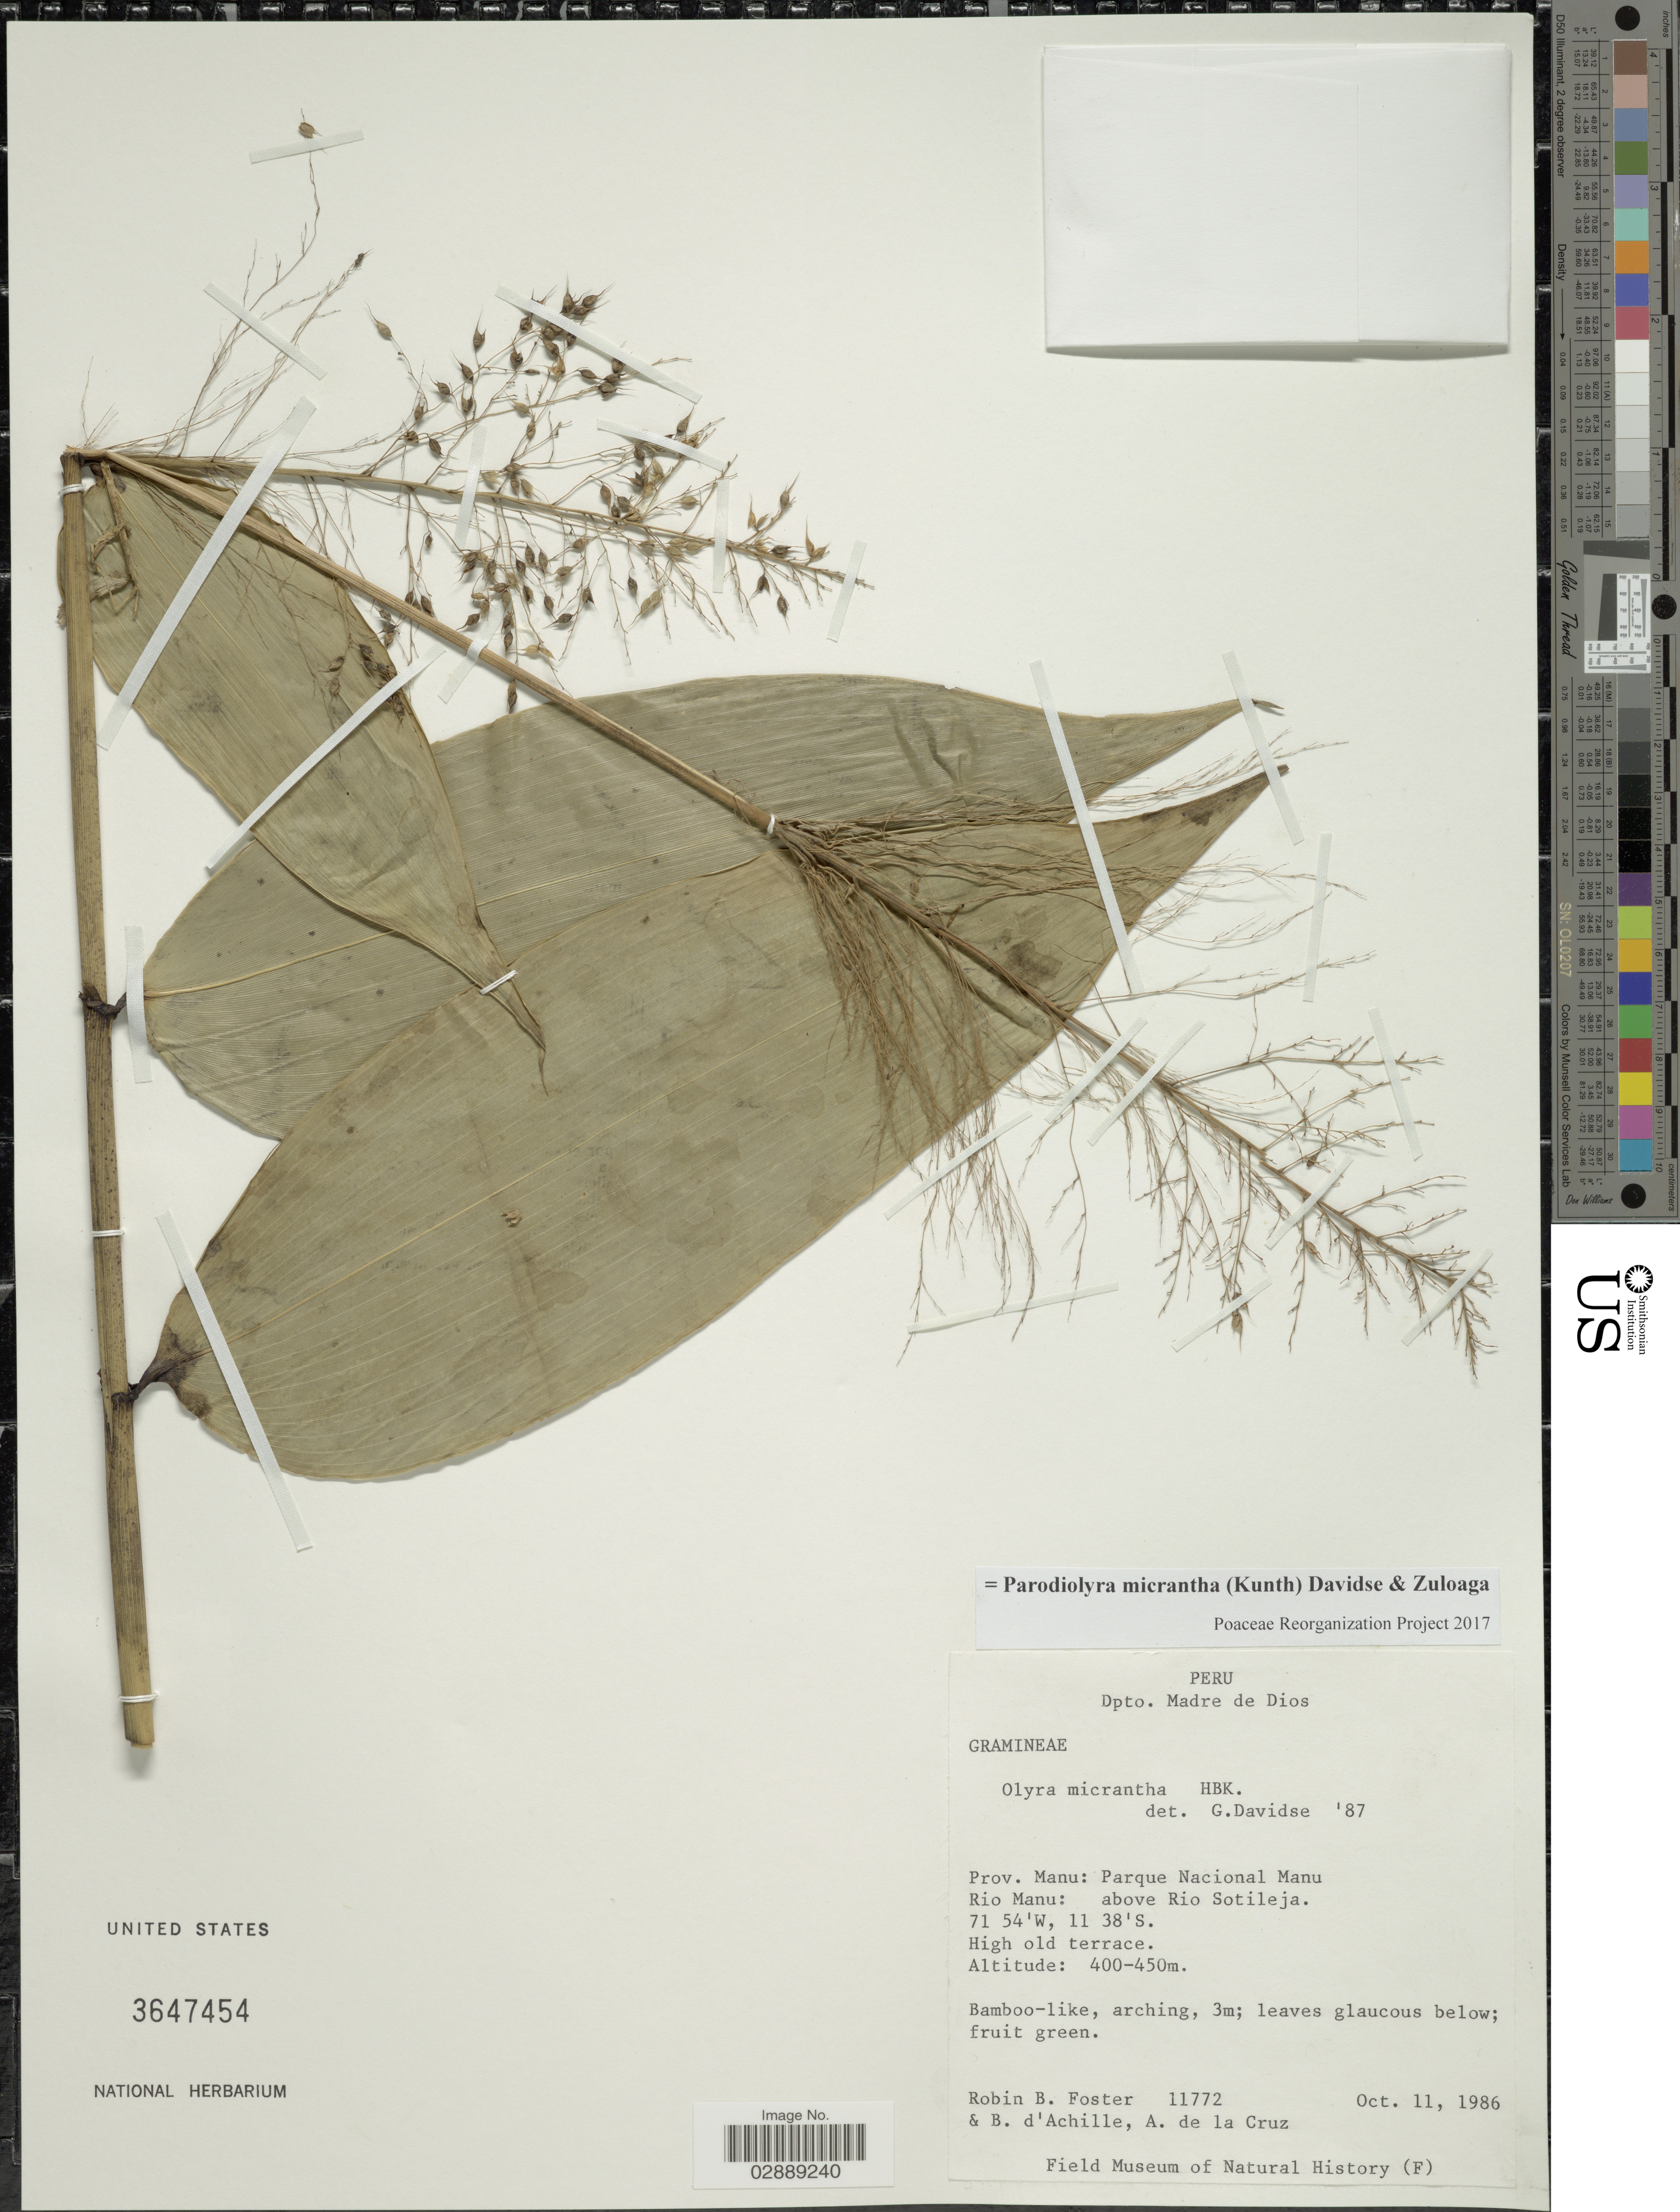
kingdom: Plantae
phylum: Tracheophyta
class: Liliopsida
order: Poales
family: Poaceae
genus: Parodiolyra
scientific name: Parodiolyra micrantha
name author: (Kunth) Davidse & Zuloaga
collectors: R. B. Foster, B. d'Achille & A. de la Cruz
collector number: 11772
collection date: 1986-10-11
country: Peru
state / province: Madre de Dios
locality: Prov. Manu: Parque Nacional Manu. Rio Manu: above Rio Sotileja.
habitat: High old terrace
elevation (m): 400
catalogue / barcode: US 3647454